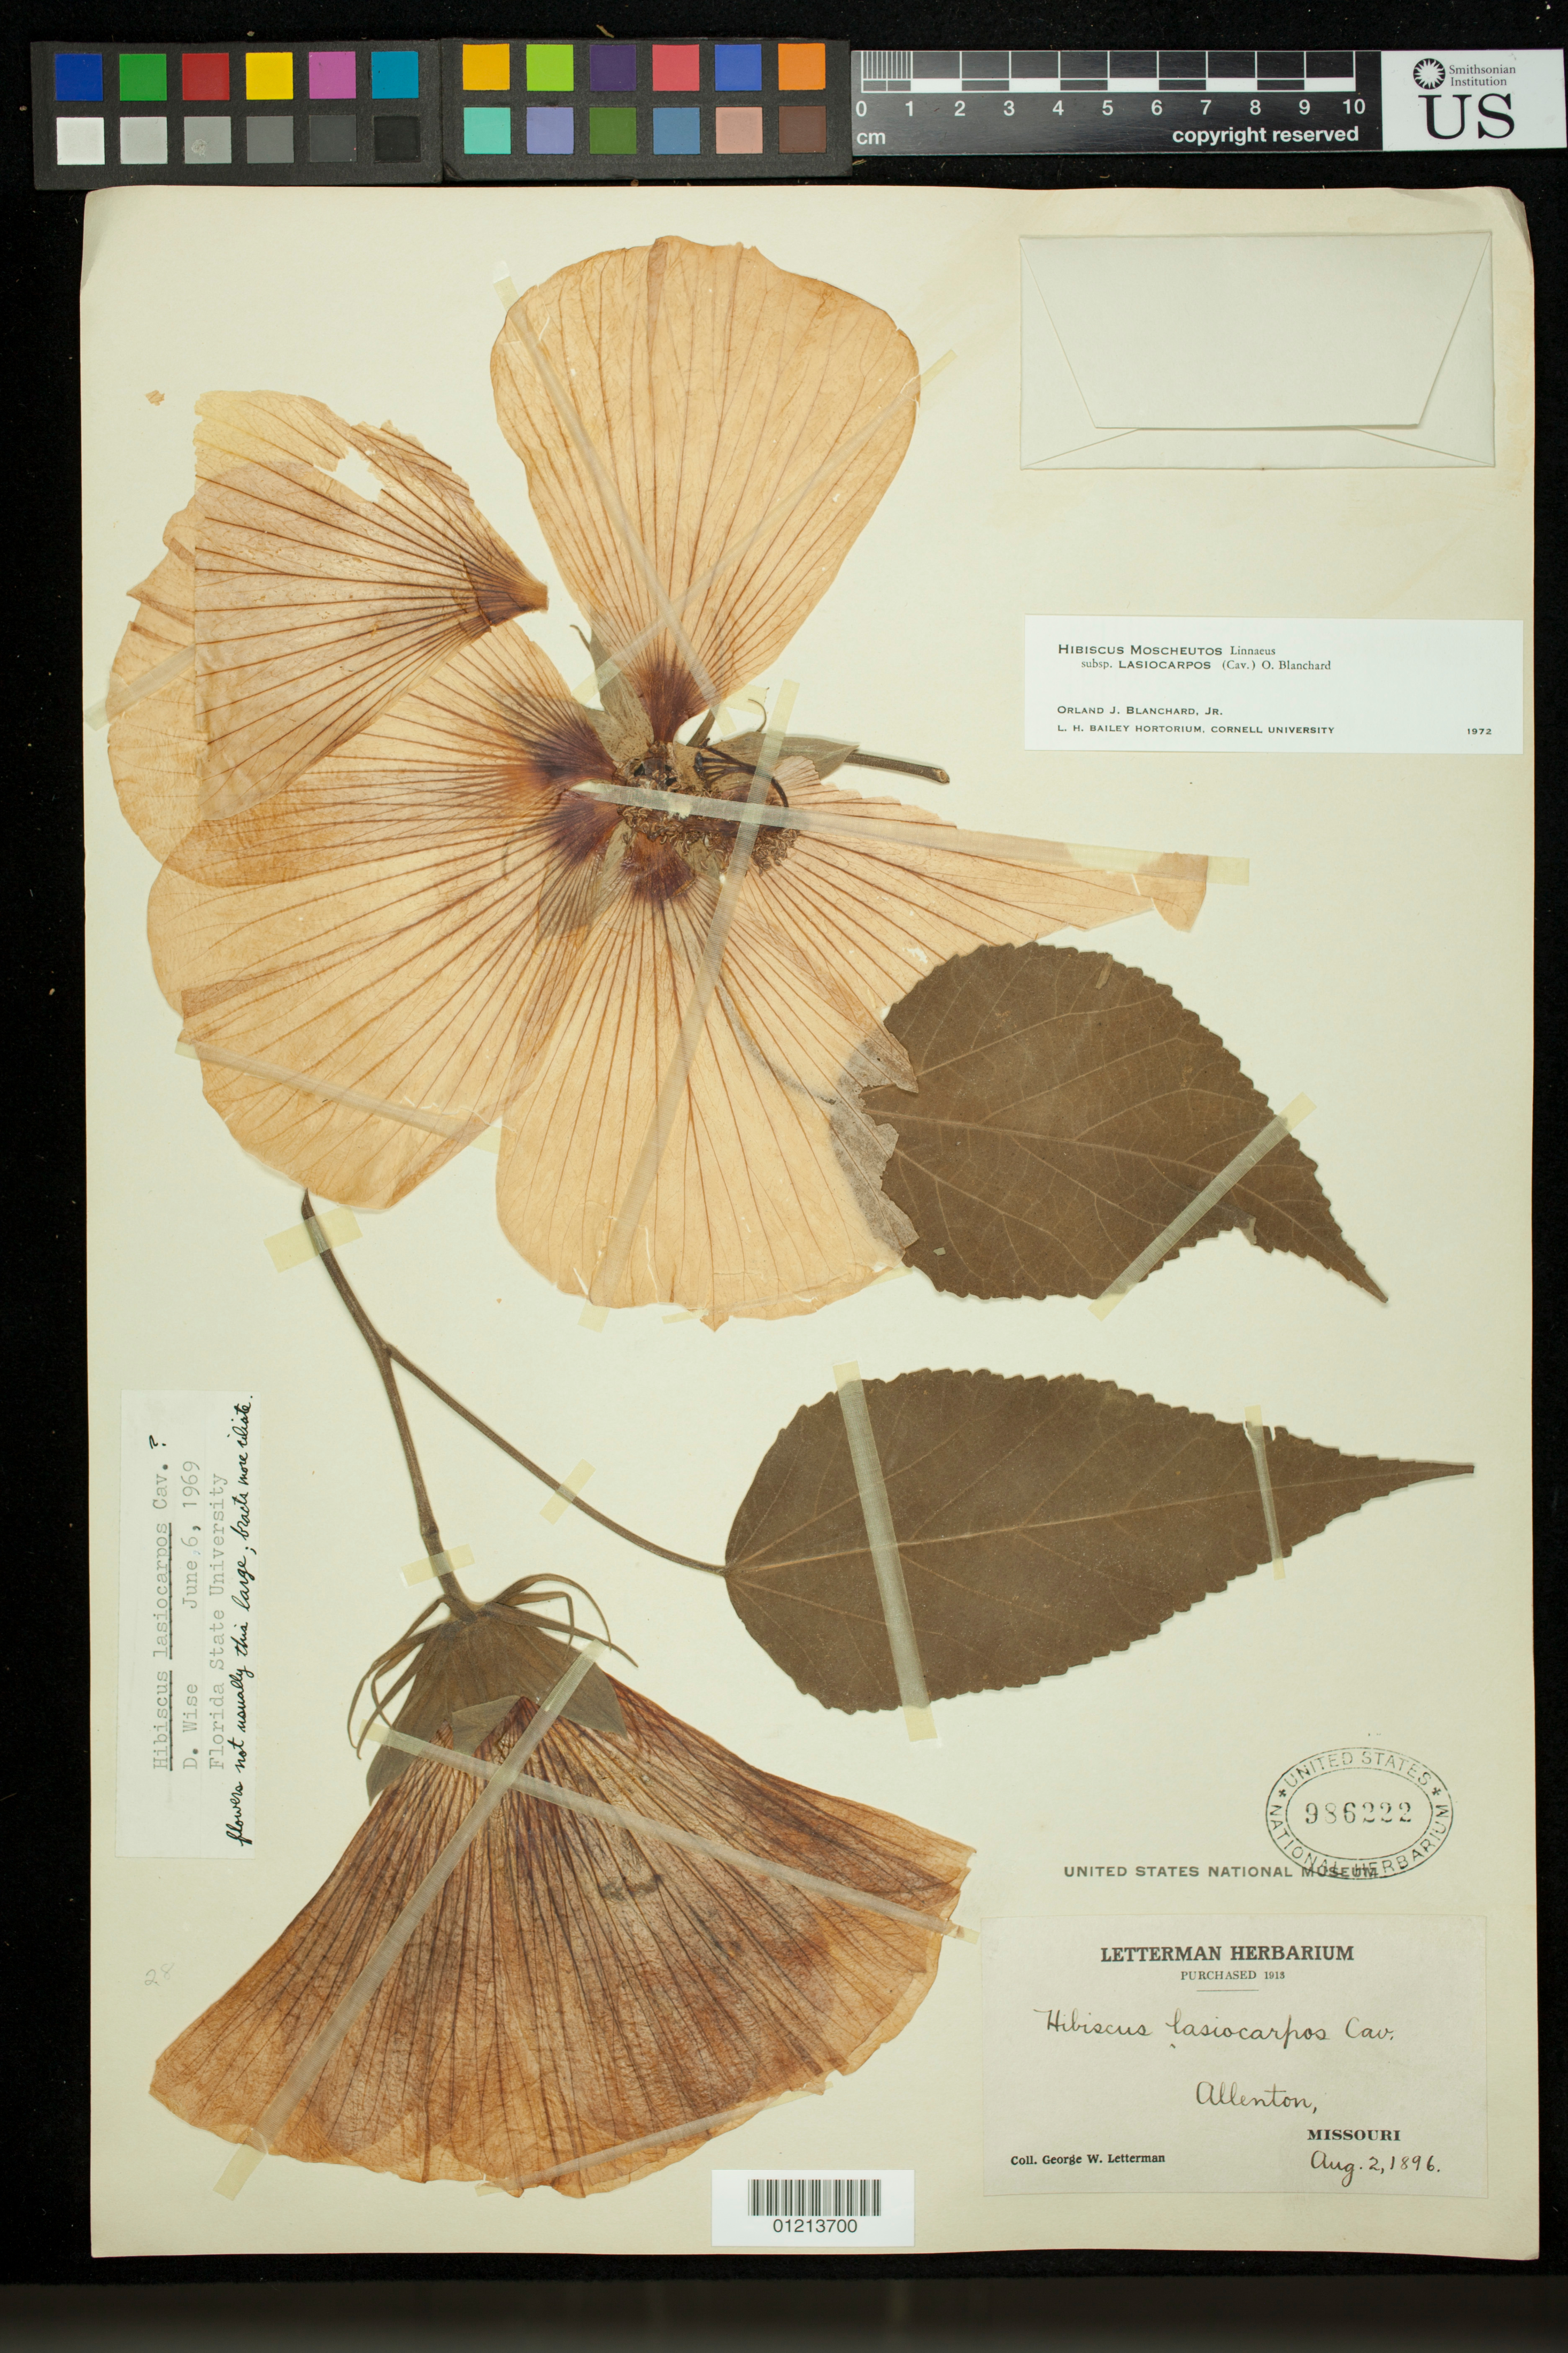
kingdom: Plantae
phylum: Tracheophyta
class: Magnoliopsida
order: Malvales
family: Malvaceae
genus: Hibiscus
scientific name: Hibiscus moscheutos subsp. lasiocarpos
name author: (Cav.) O.J. Blanch.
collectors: G. W. Letterman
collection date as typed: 02 Aug 1896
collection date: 1896-08-02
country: United States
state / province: Missouri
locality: Allenton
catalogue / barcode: US 986222